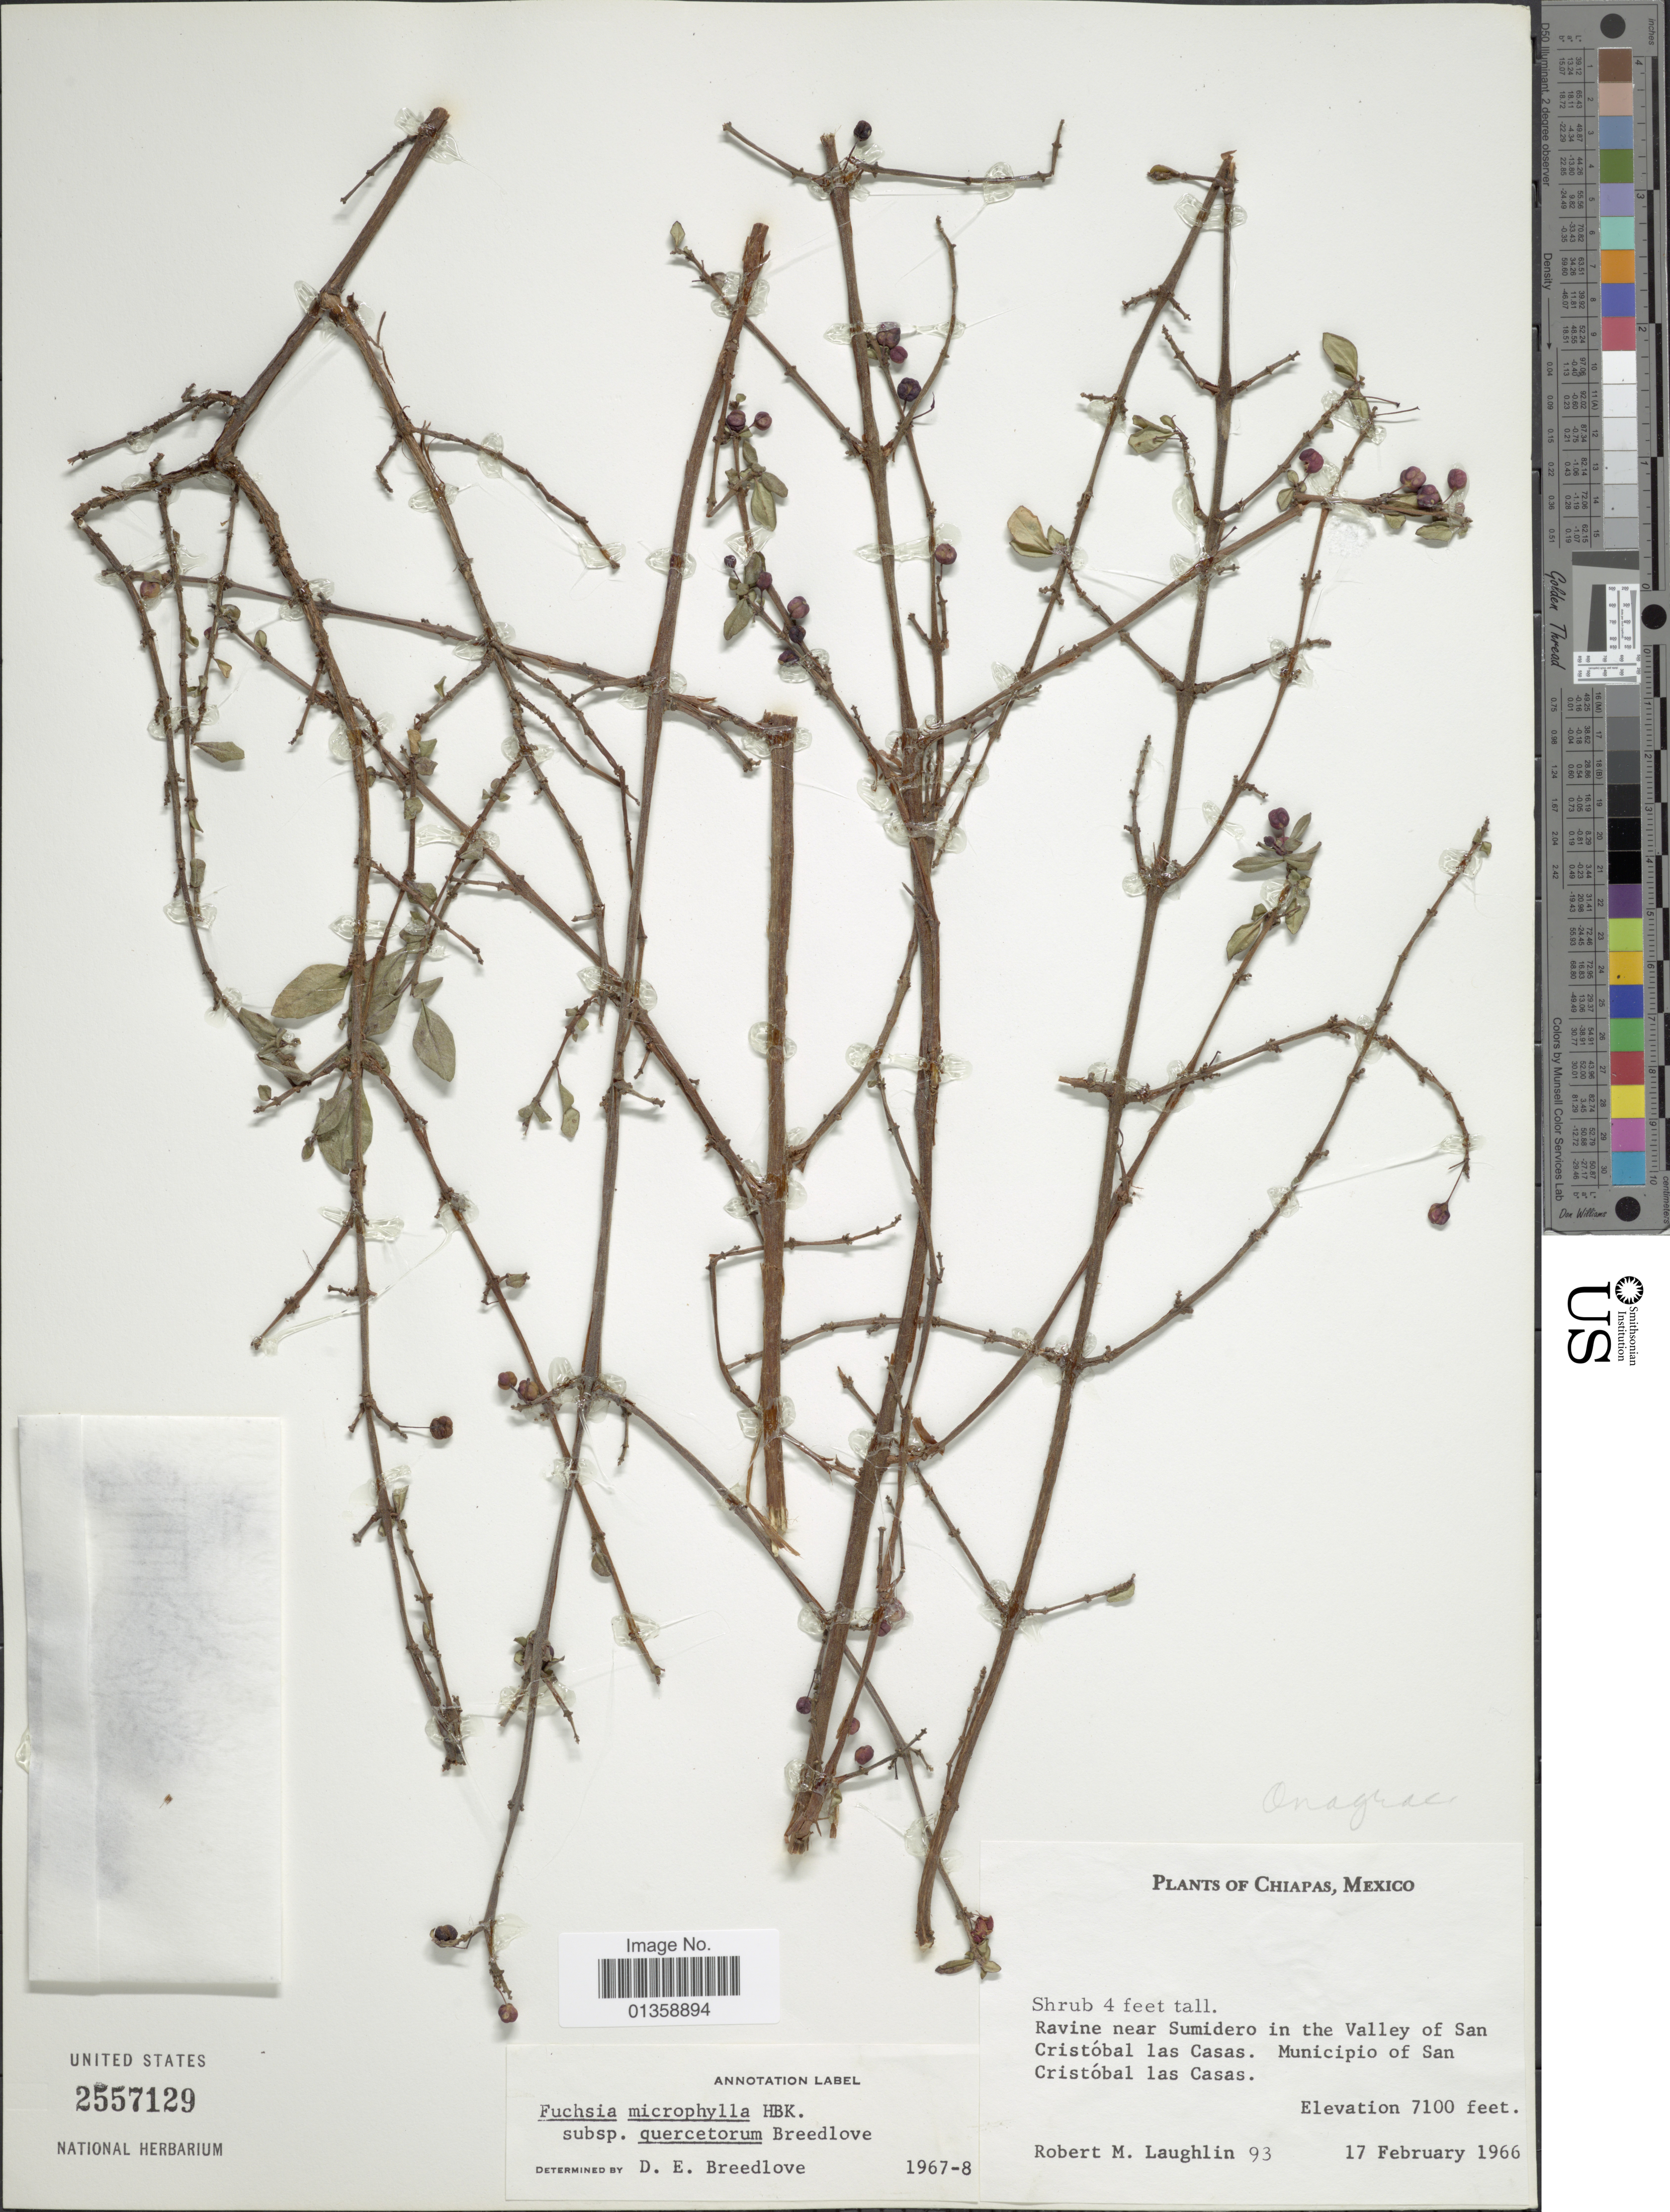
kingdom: Plantae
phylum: Tracheophyta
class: Magnoliopsida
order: Myrtales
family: Onagraceae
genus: Fuchsia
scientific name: Fuchsia microphylla subsp. quercetorum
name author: Breedlove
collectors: R. M. Laughlin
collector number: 93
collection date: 1966-02-17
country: Mexico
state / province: Chiapas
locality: Ravine near Sumidero in the Valley of San Cristóbal las Casas. Municipio of San Cristóbal las Casas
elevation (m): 2164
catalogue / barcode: US 2557129